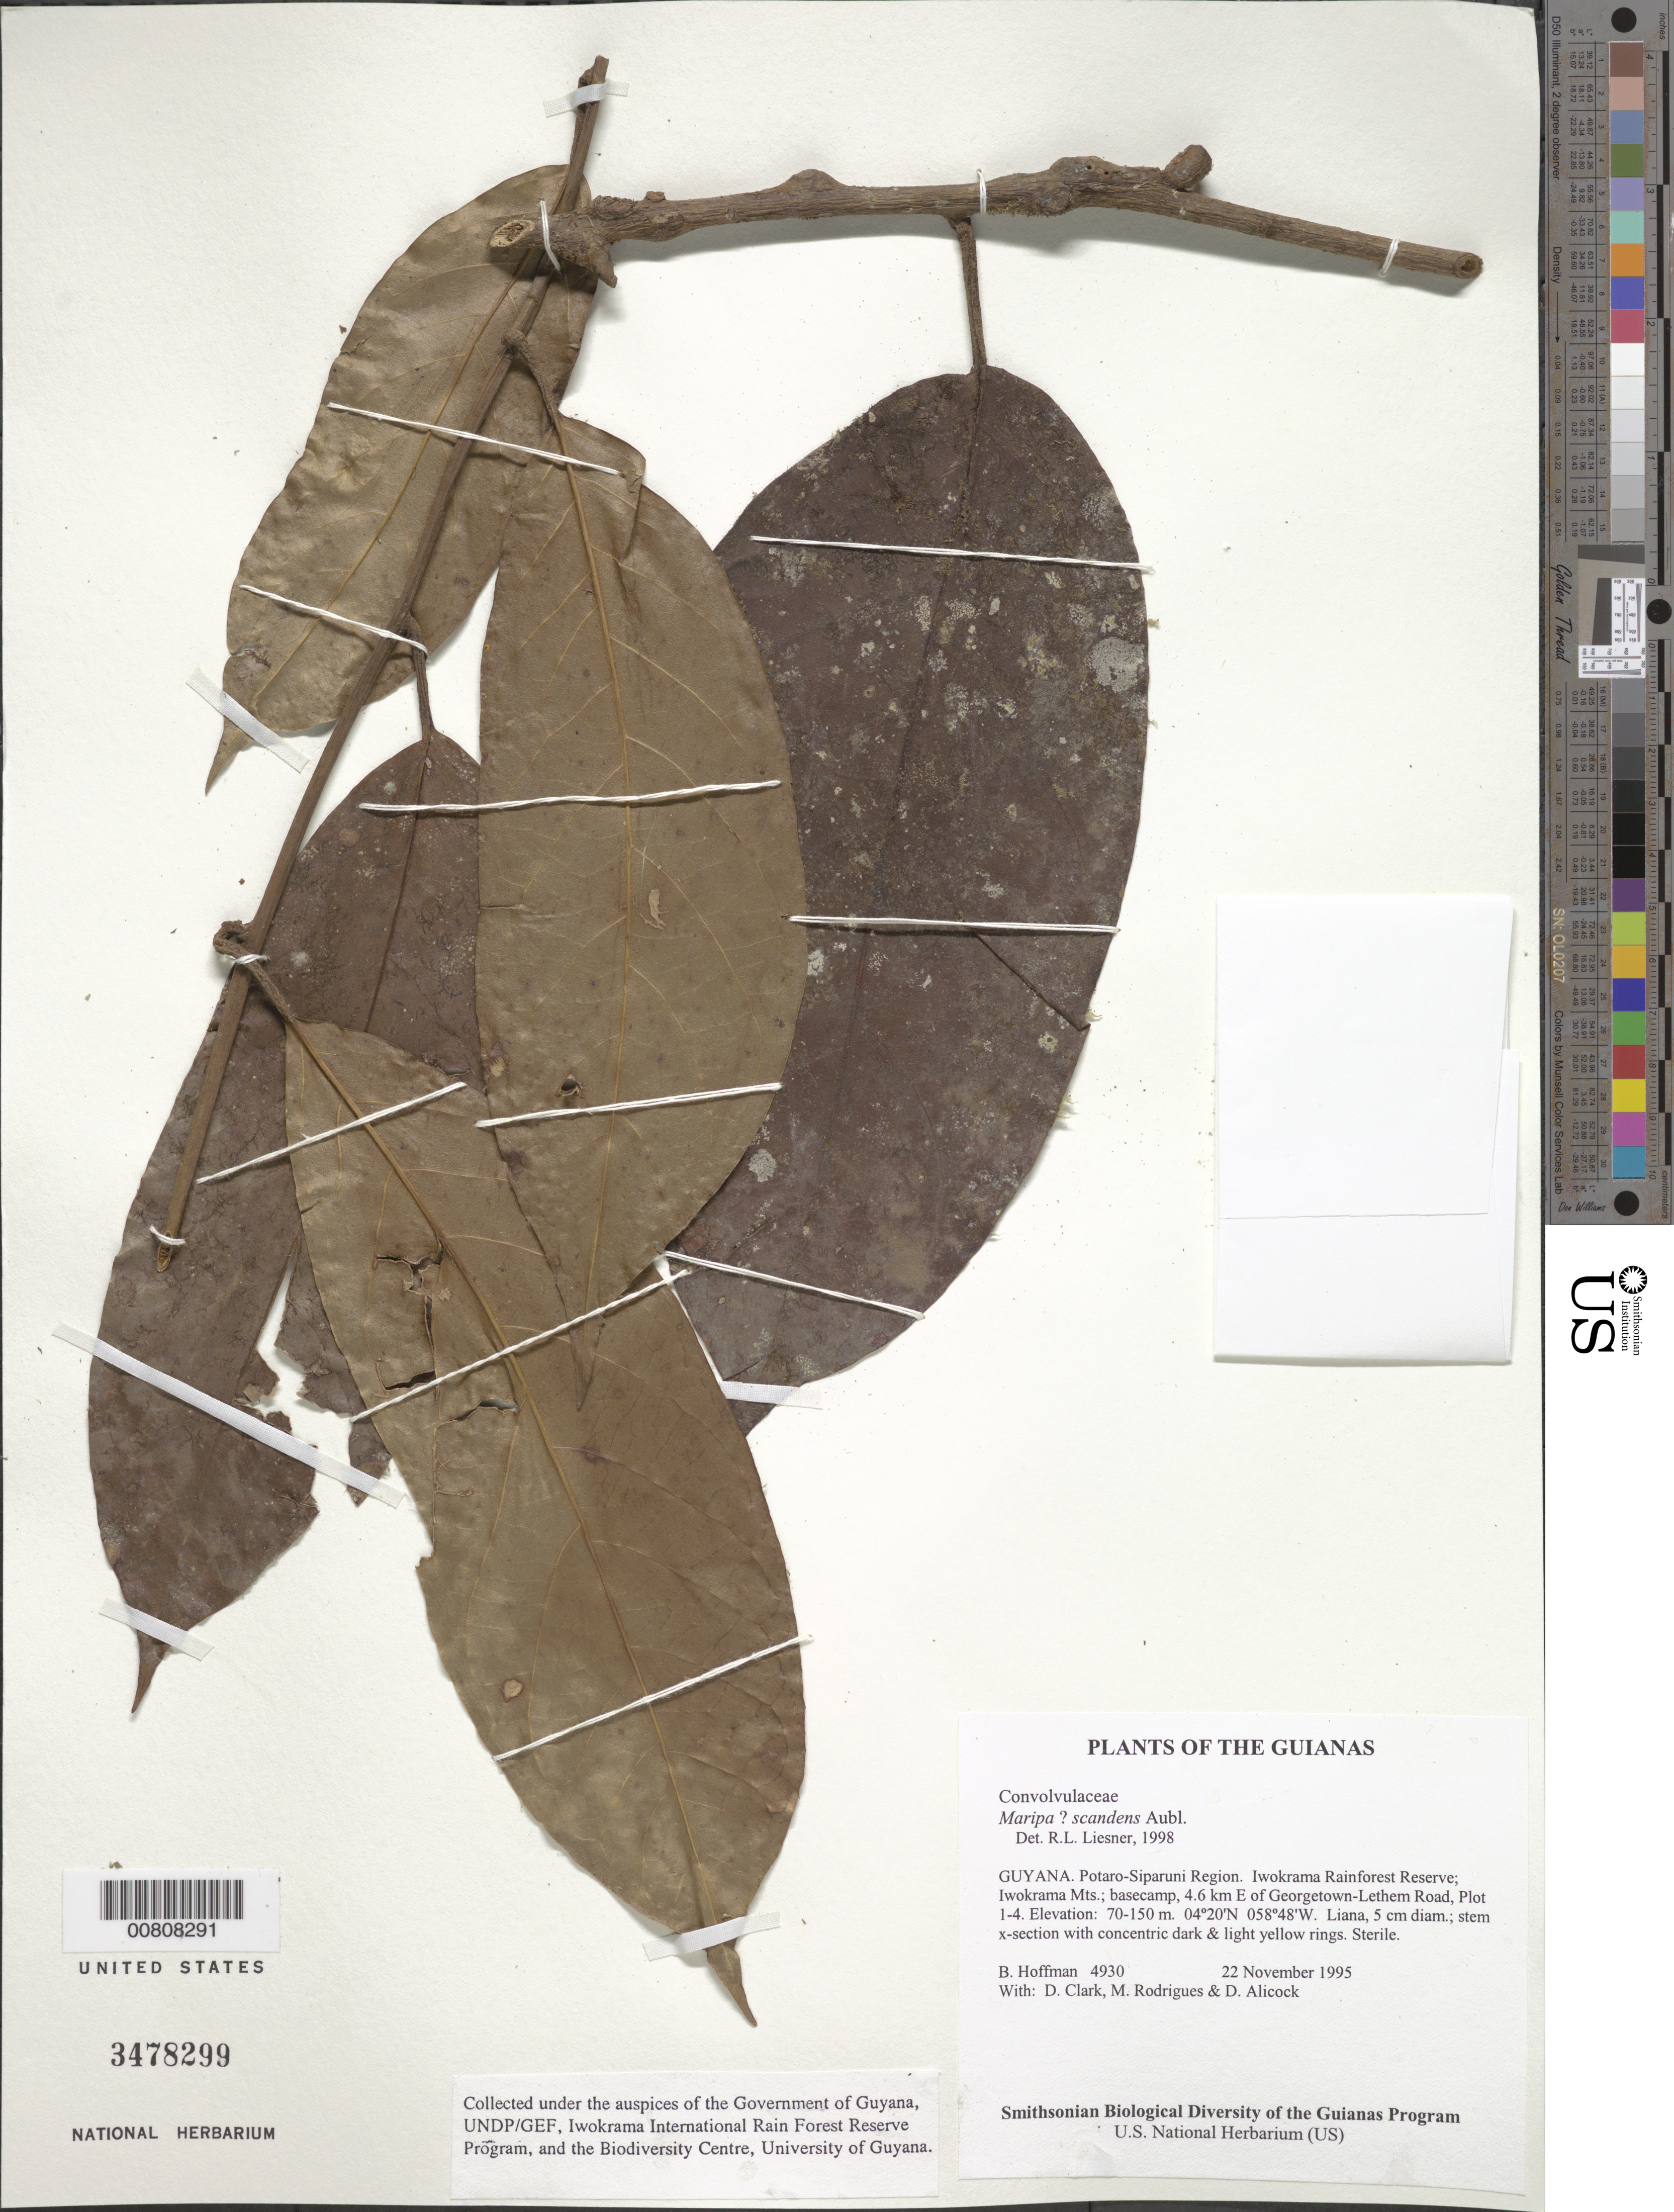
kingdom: Plantae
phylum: Tracheophyta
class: Magnoliopsida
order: Solanales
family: Convolvulaceae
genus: Maripa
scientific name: Maripa scandens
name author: Aubl.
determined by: Liesner, R. L.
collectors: B. Hoffman, H. D. Clarke, M. Rodrigues & D. Allicock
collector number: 4930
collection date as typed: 22 November 1995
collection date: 1995-11-22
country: Guyana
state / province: Potaro-Siparuni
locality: Iwokrama Rainforest Reserve; Iwokrama Mts.; basecamp at end of 4.6 km cut line E of Georgetown-Lethem Road, Iwokrama Plot 1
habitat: Upland mixed evergreen forest on steep bouldery ridge leading to riparian vegetation near creek; canopy to 35 m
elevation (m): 70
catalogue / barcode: US 3478299